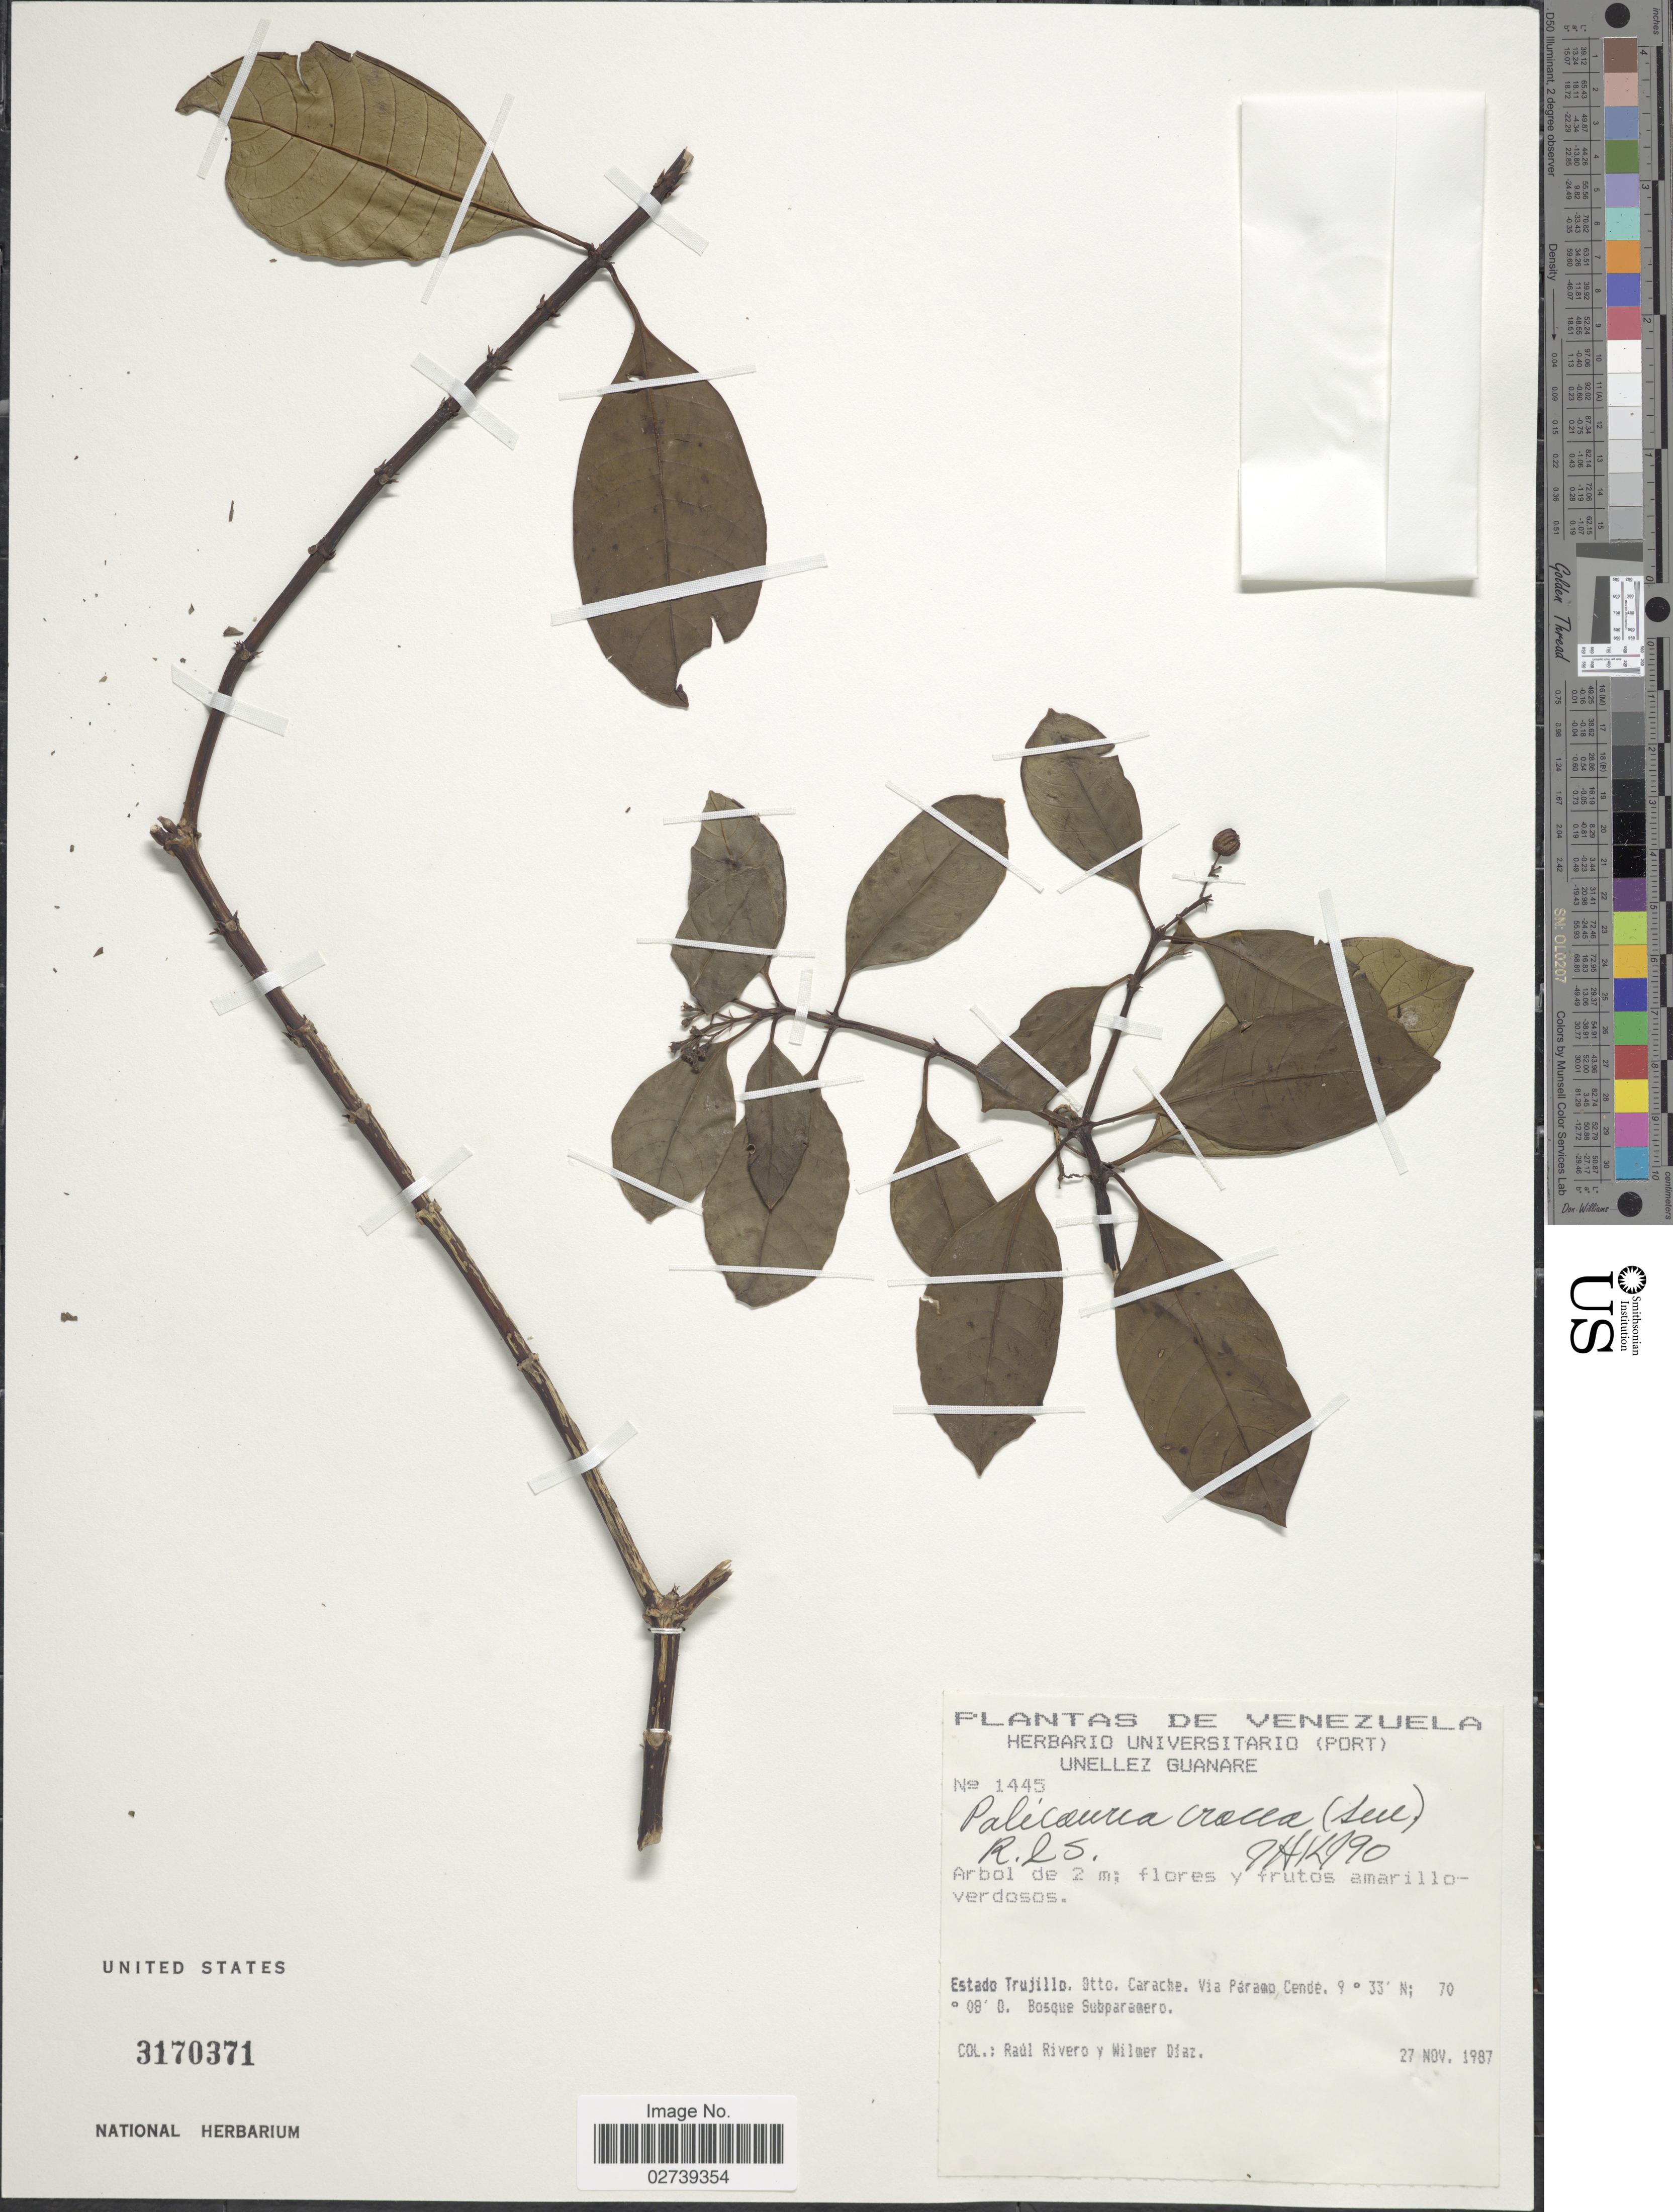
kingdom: Plantae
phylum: Tracheophyta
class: Magnoliopsida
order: Gentianales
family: Rubiaceae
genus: Palicourea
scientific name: Palicourea crocea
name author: (Sw.) Schult.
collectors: R. Rivero & W. Díaz P.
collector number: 1445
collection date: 1987-11-27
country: Venezuela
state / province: Trujillo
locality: Dtto. Carache, Via Paramo Cende.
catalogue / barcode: US 3170371